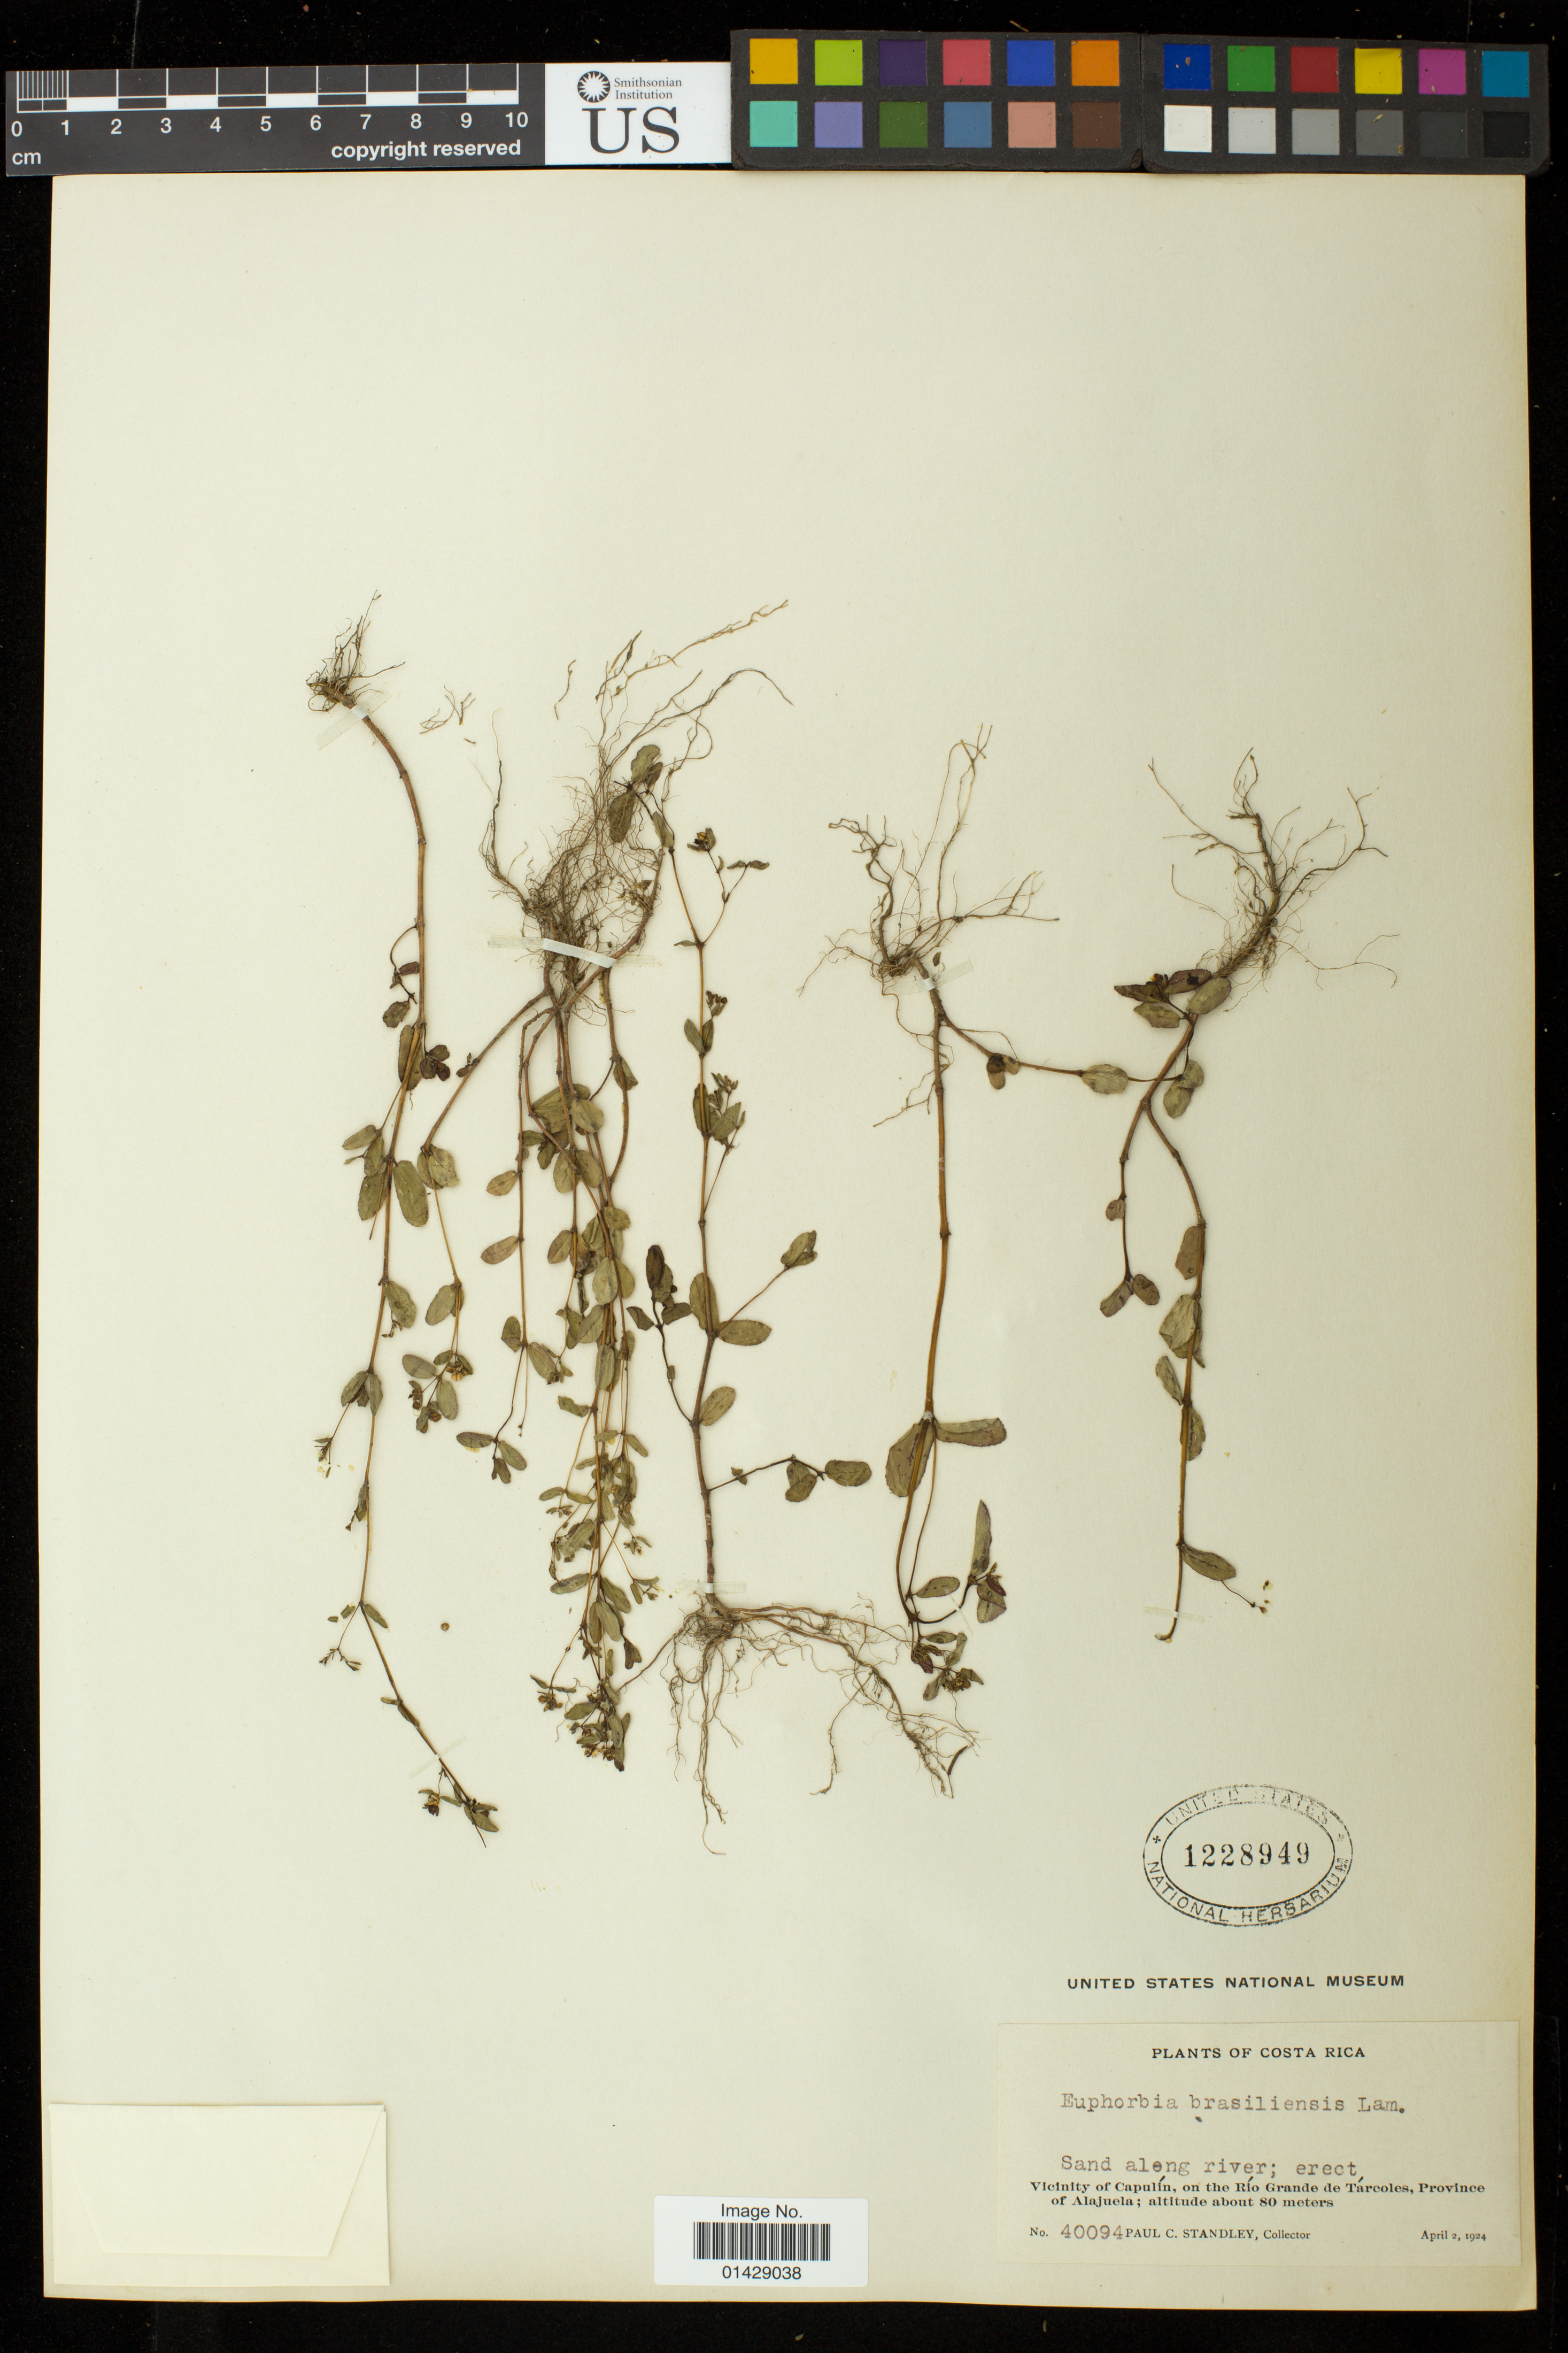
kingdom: Plantae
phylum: Tracheophyta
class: Magnoliopsida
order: Malpighiales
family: Euphorbiaceae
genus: Euphorbia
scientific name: Euphorbia hyssopifolia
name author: L.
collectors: P. C. Standley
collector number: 40094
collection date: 1924-04-02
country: Costa Rica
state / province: Alajuela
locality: Sand along river; Vicinity of Capulin, on the Rio Grande de Tarcoles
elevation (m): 80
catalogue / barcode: US 1228949